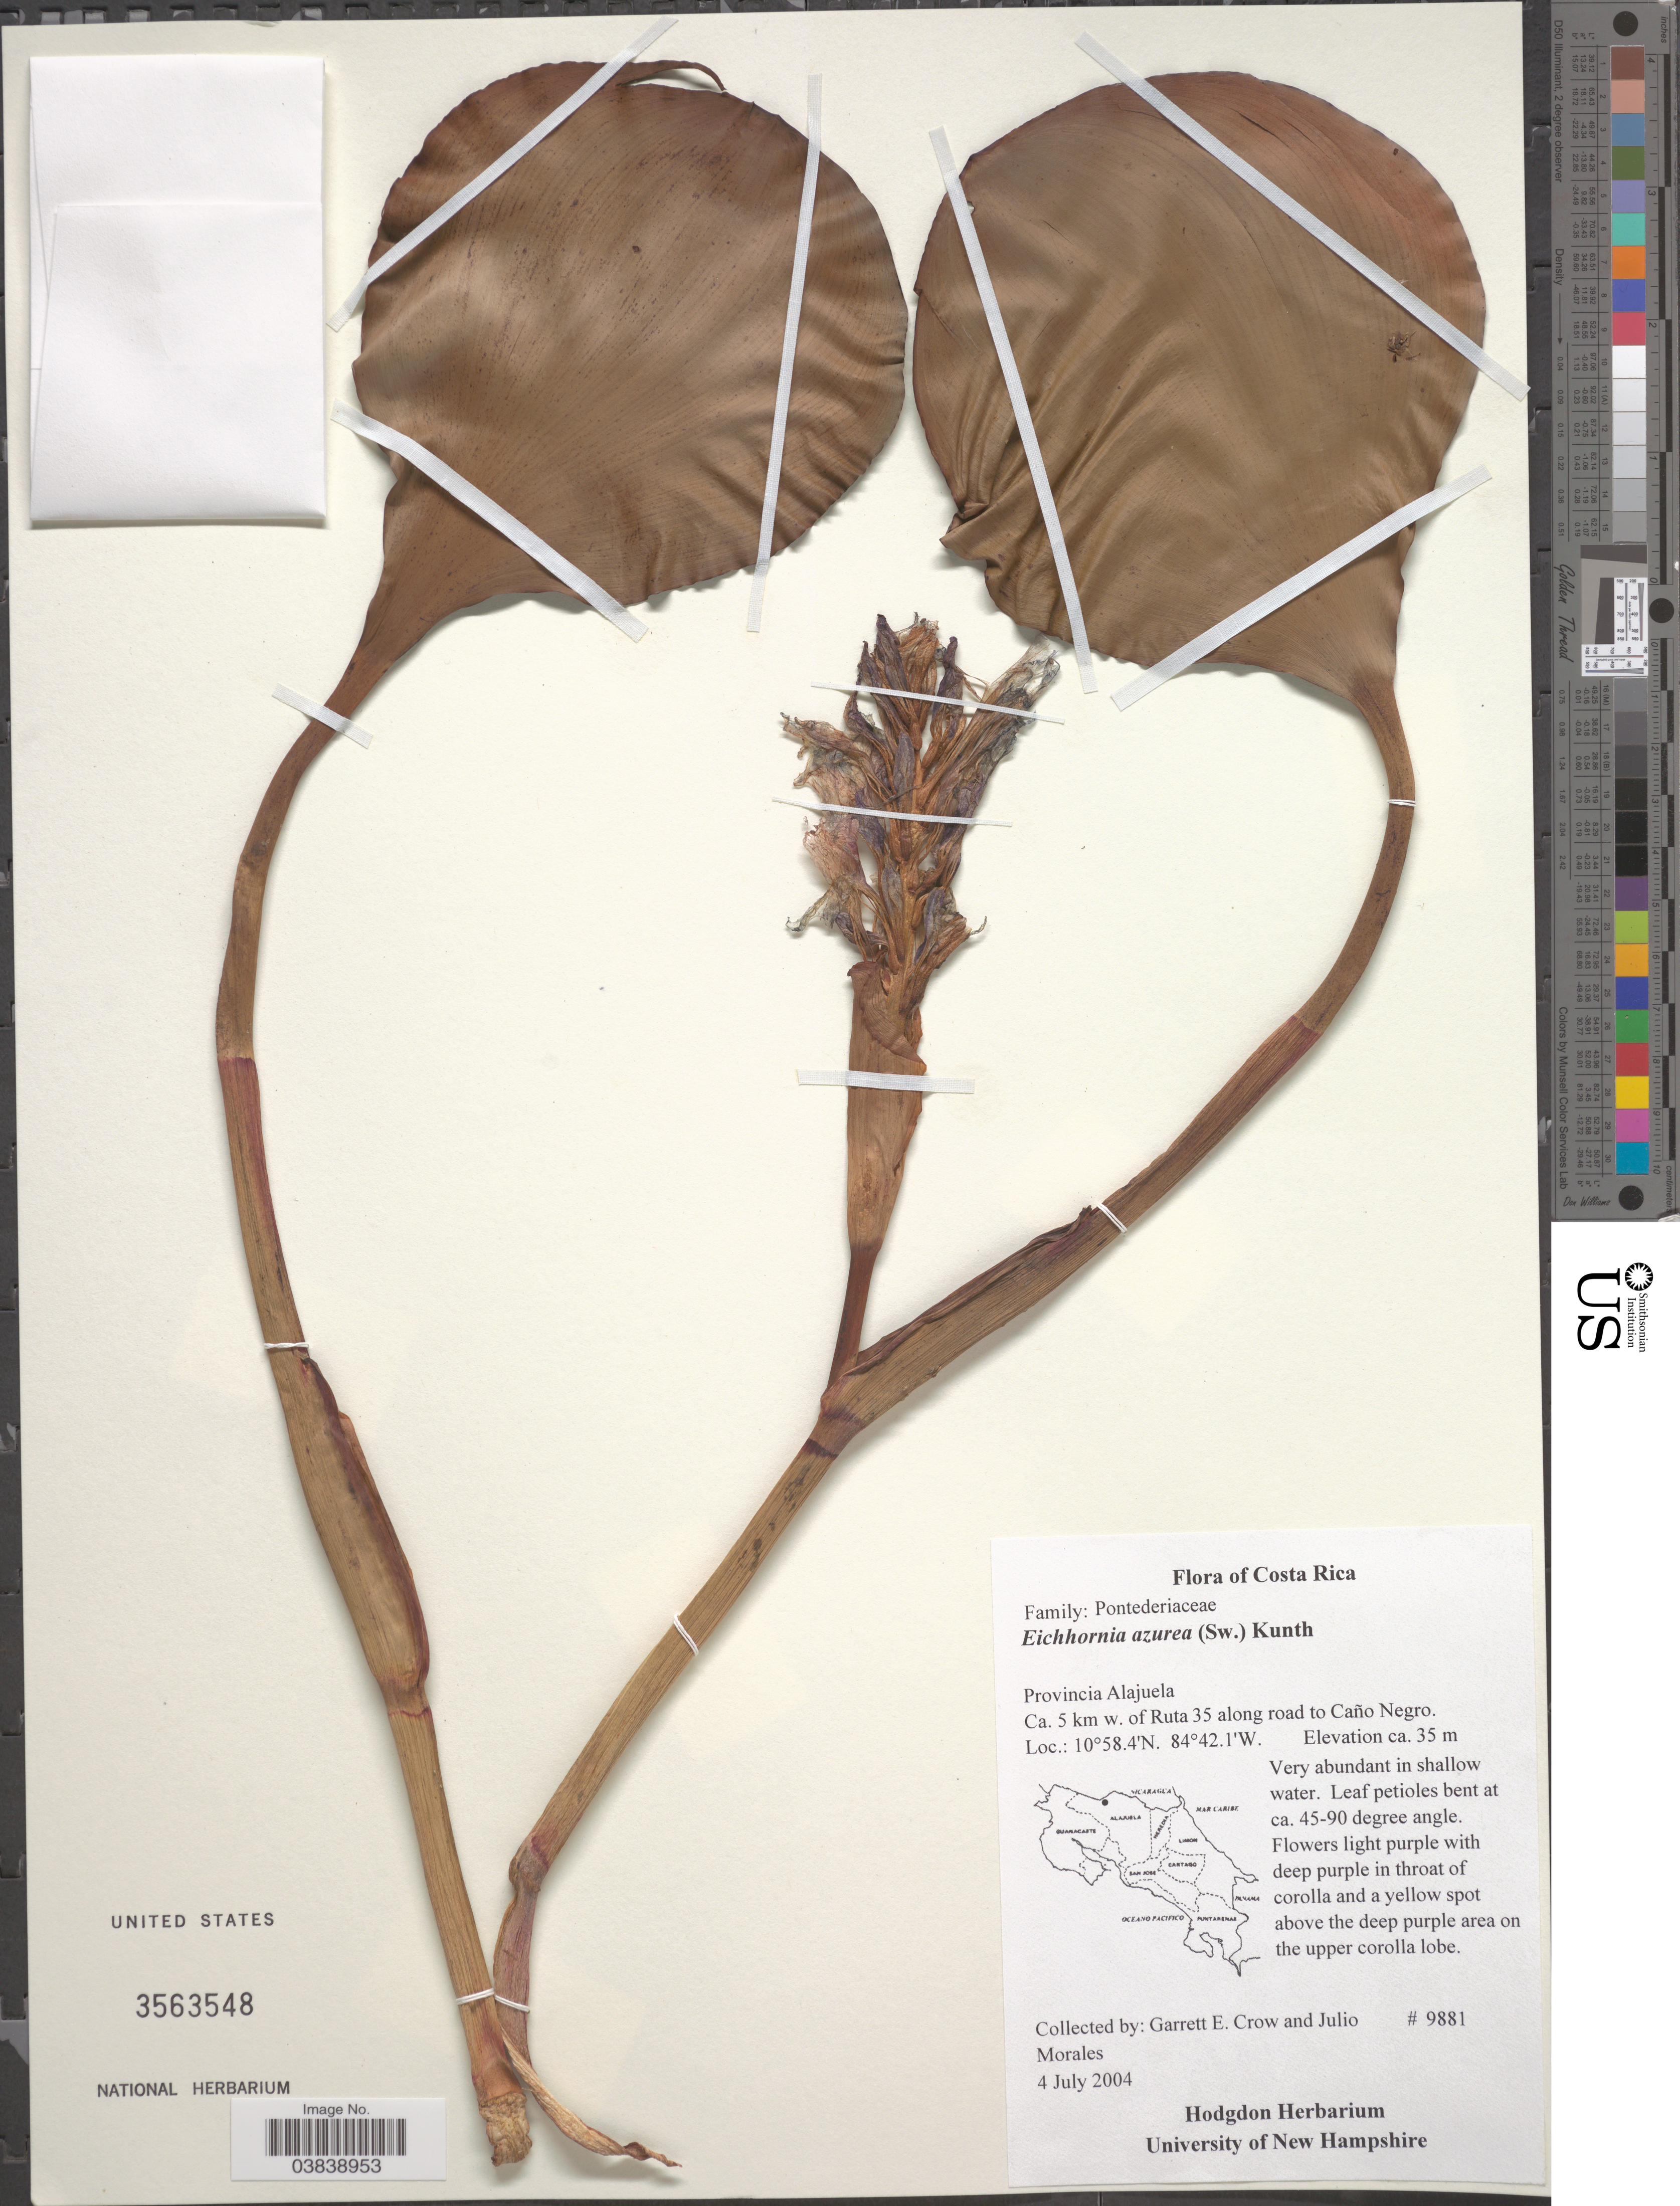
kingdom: Plantae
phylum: Tracheophyta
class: Liliopsida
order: Commelinales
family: Pontederiaceae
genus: Eichhornia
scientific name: Eichhornia azurea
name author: (Sw.) Kunth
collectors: G. E. Crow & J. Morales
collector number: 9881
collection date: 2004-07-04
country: Costa Rica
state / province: Alajuela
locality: Ca. 5 km w. of Ruta 35 along road to Caño Negro.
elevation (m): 35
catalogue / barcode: US 3563548